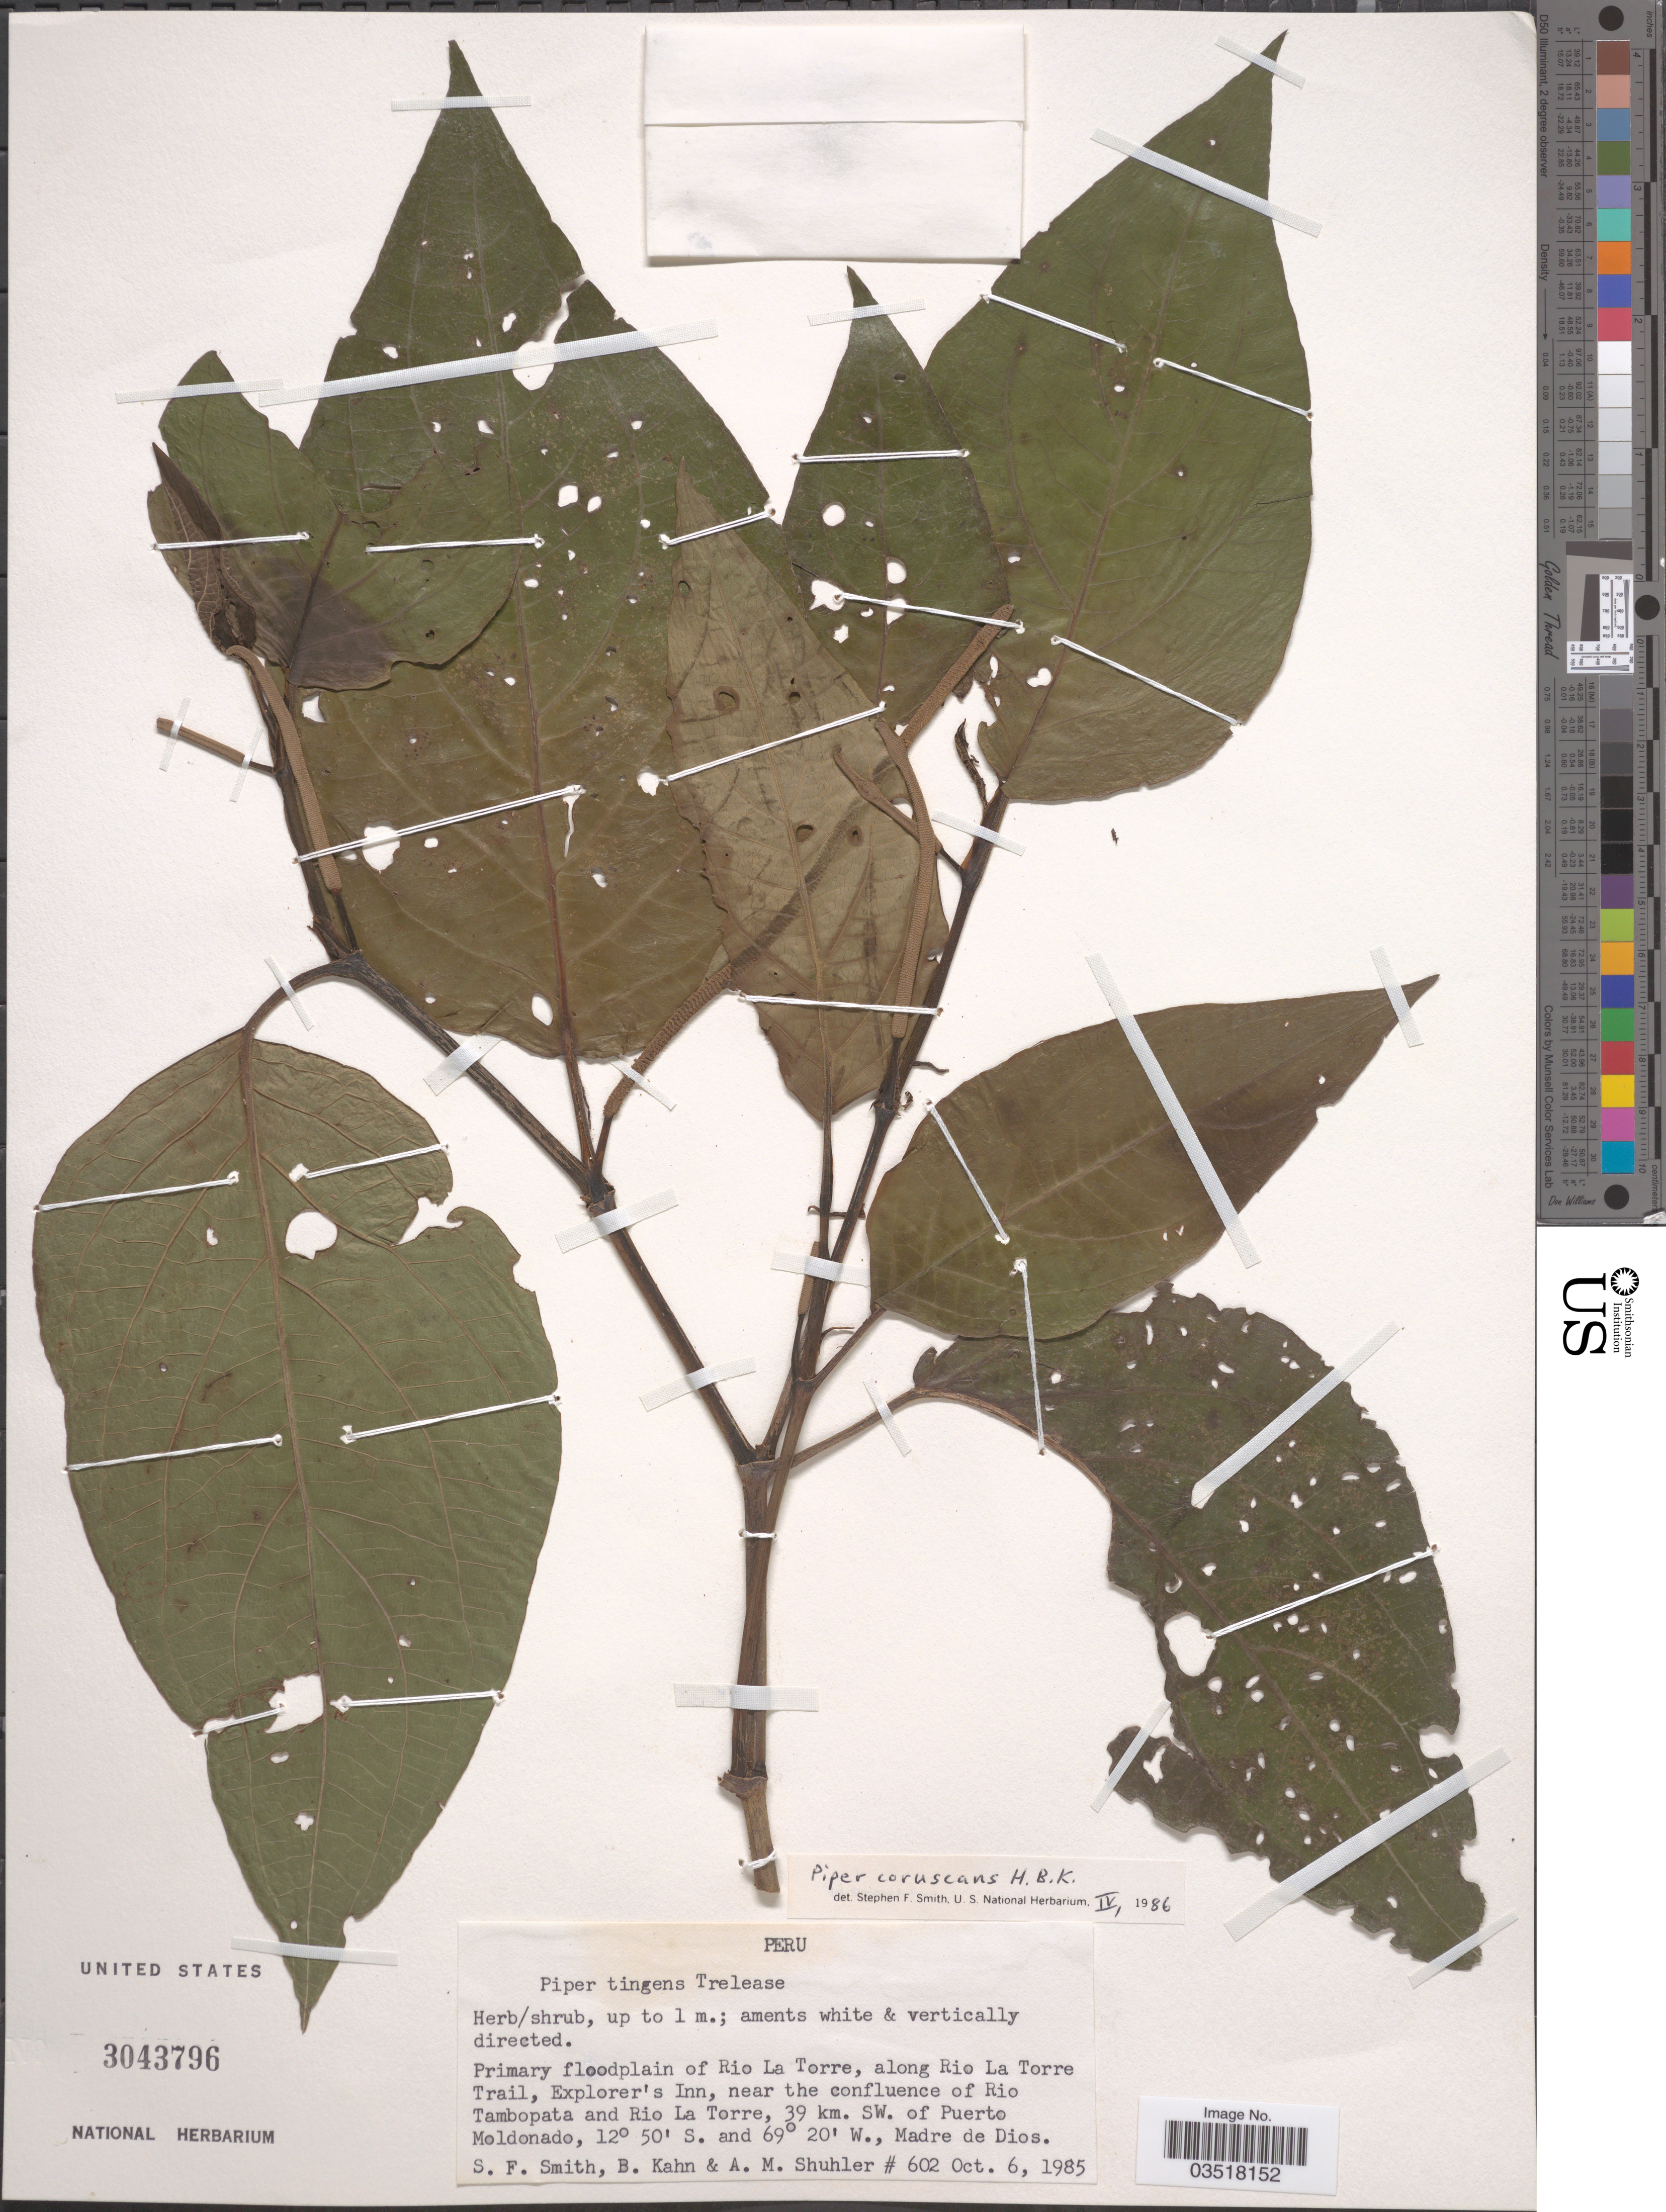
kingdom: Plantae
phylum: Tracheophyta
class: Magnoliopsida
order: Piperales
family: Piperaceae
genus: Piper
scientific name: Piper coruscans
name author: Kunth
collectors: S.F. Smith, B. Kahn & A. Shuhler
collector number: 602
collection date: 1985-10-06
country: Peru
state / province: Madre de Dios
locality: Primary floodplain of Rio La Torre, along Rio La Torre Trail, Explorer's Inn, near confluence of Rio Tambopata and Rio La Torre, 39 km. SW. of Puerto Moldonado.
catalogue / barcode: US 3043796